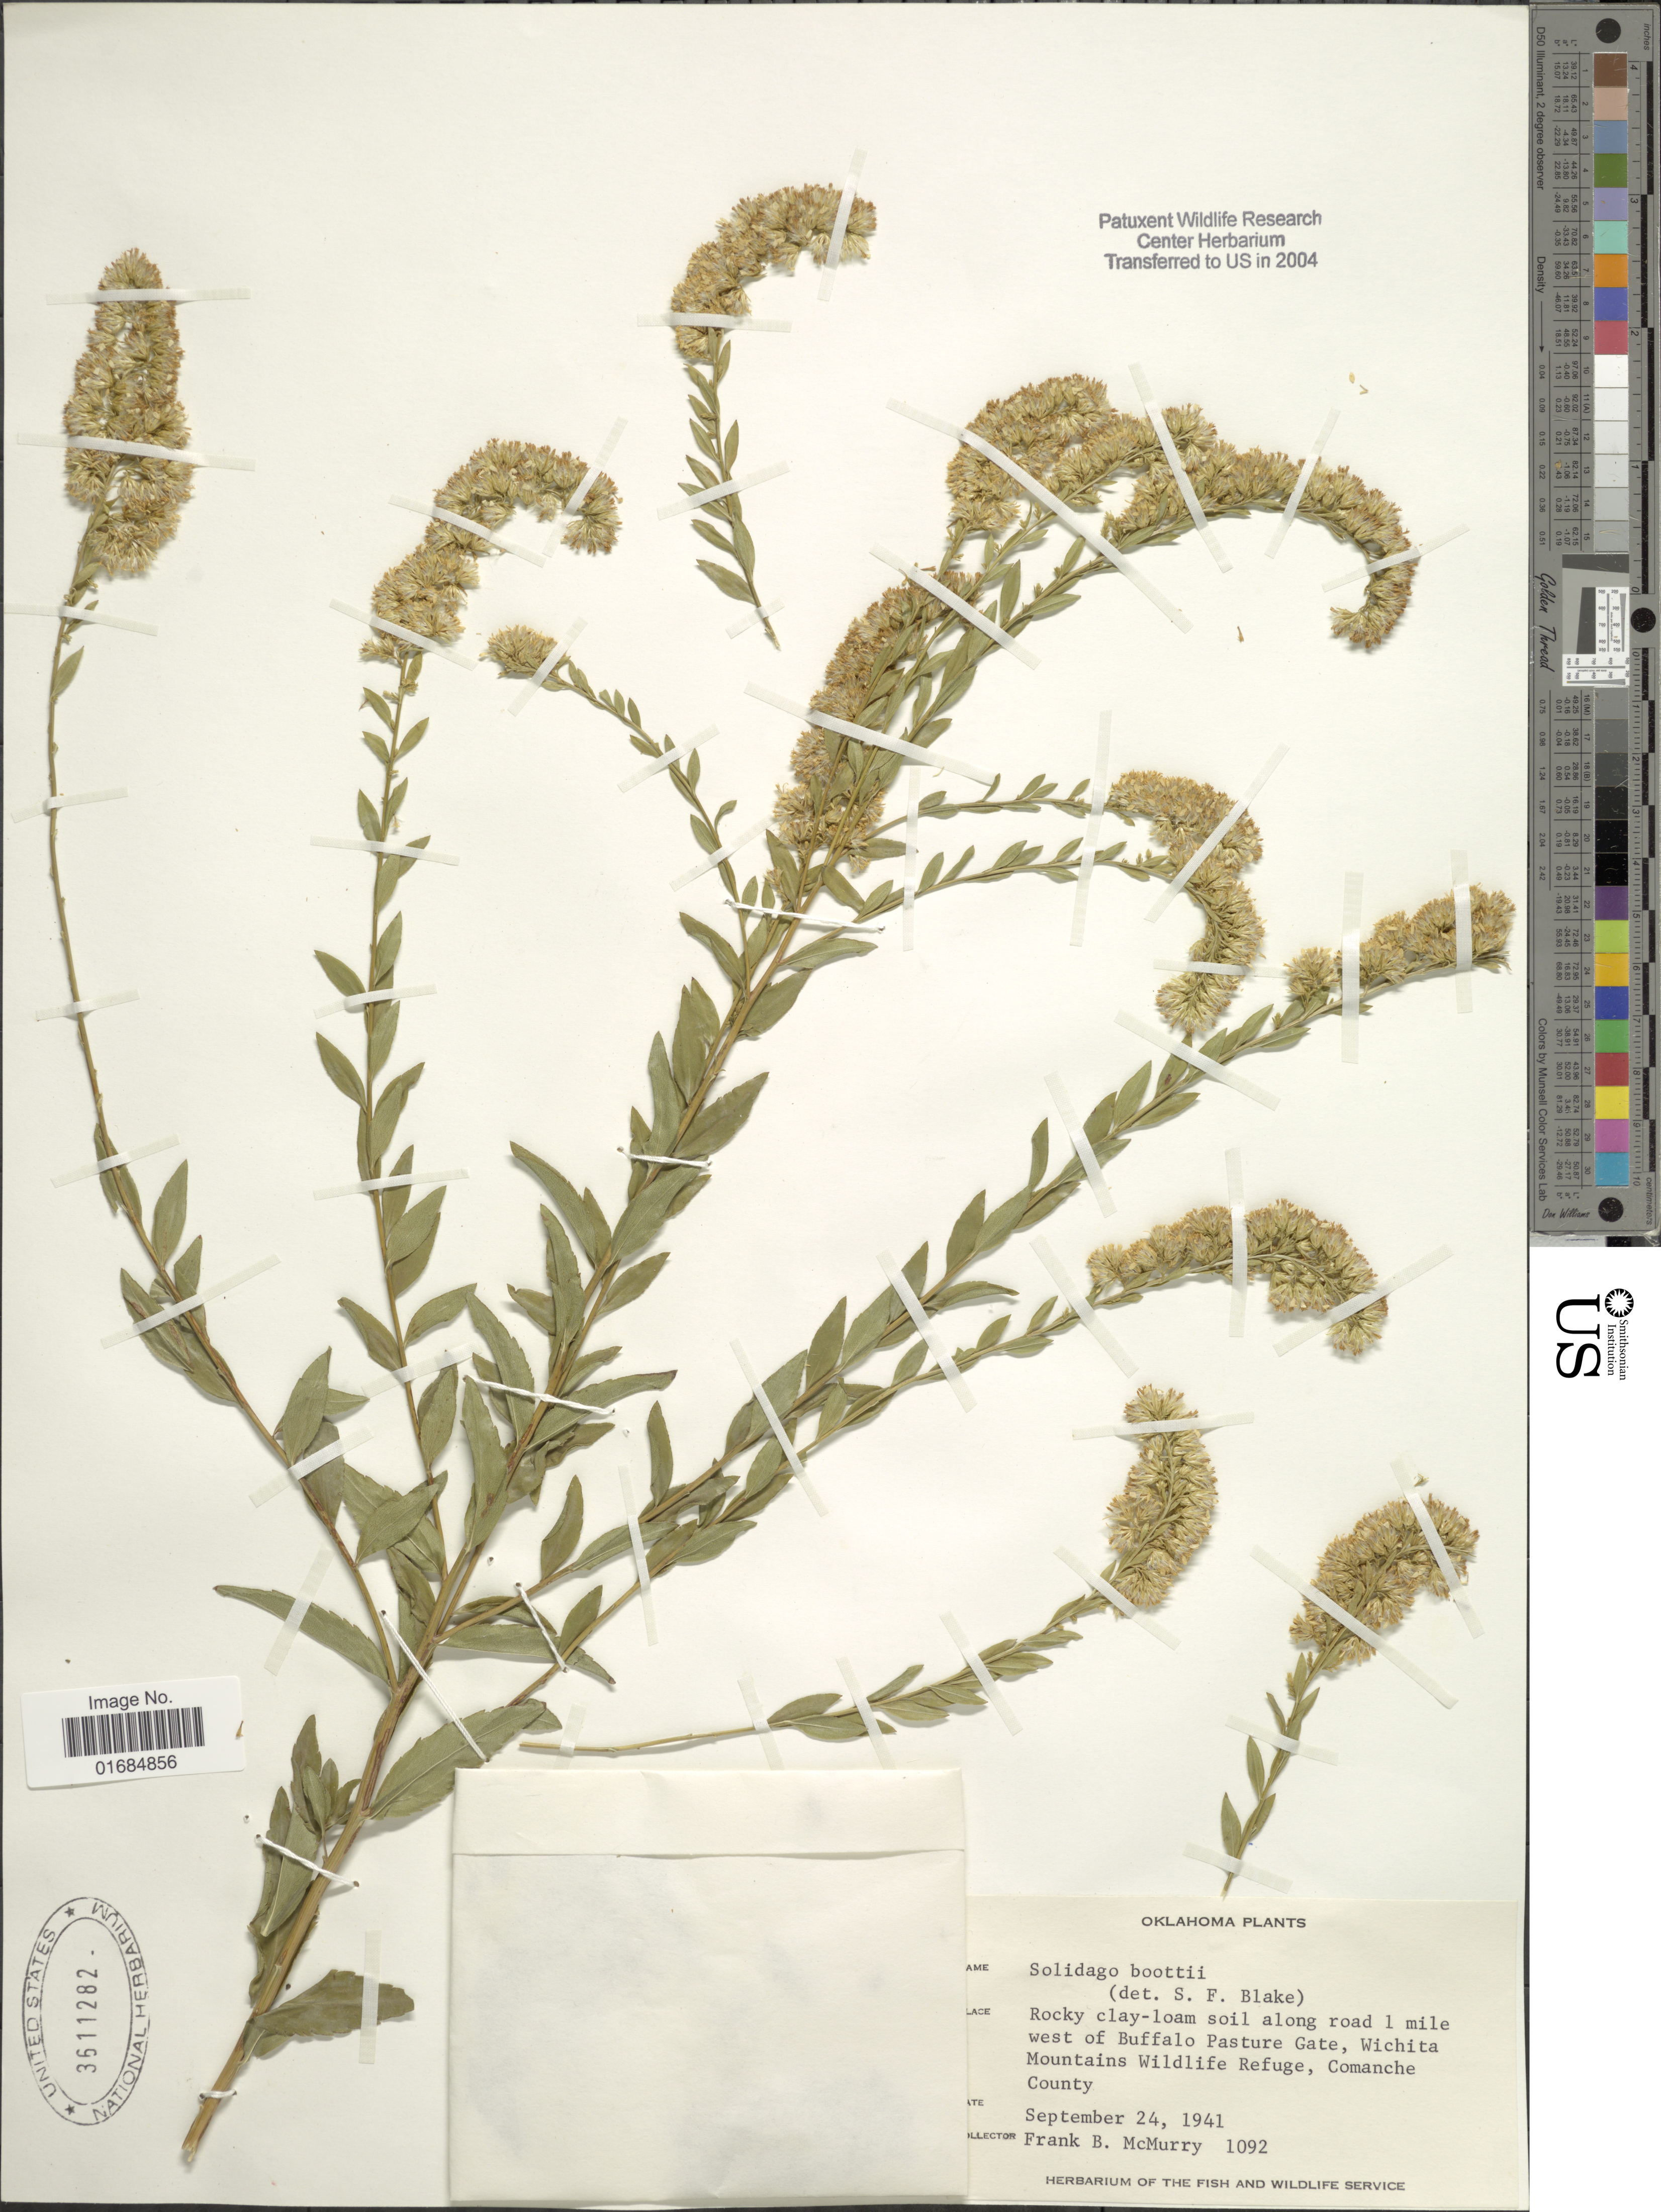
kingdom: Plantae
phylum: Tracheophyta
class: Magnoliopsida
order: Asterales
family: Asteraceae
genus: Solidago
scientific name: Solidago boottii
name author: Hook.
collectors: F. B. McMurry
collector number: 1092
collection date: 1941-09-24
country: United States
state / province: Oklahoma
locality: Rocky clay - loam soil along road 1 mile west of Buffalo Pasture Gate, Wichita Mountains Wildlife Refuge, Comanche County.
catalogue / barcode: US 3611282